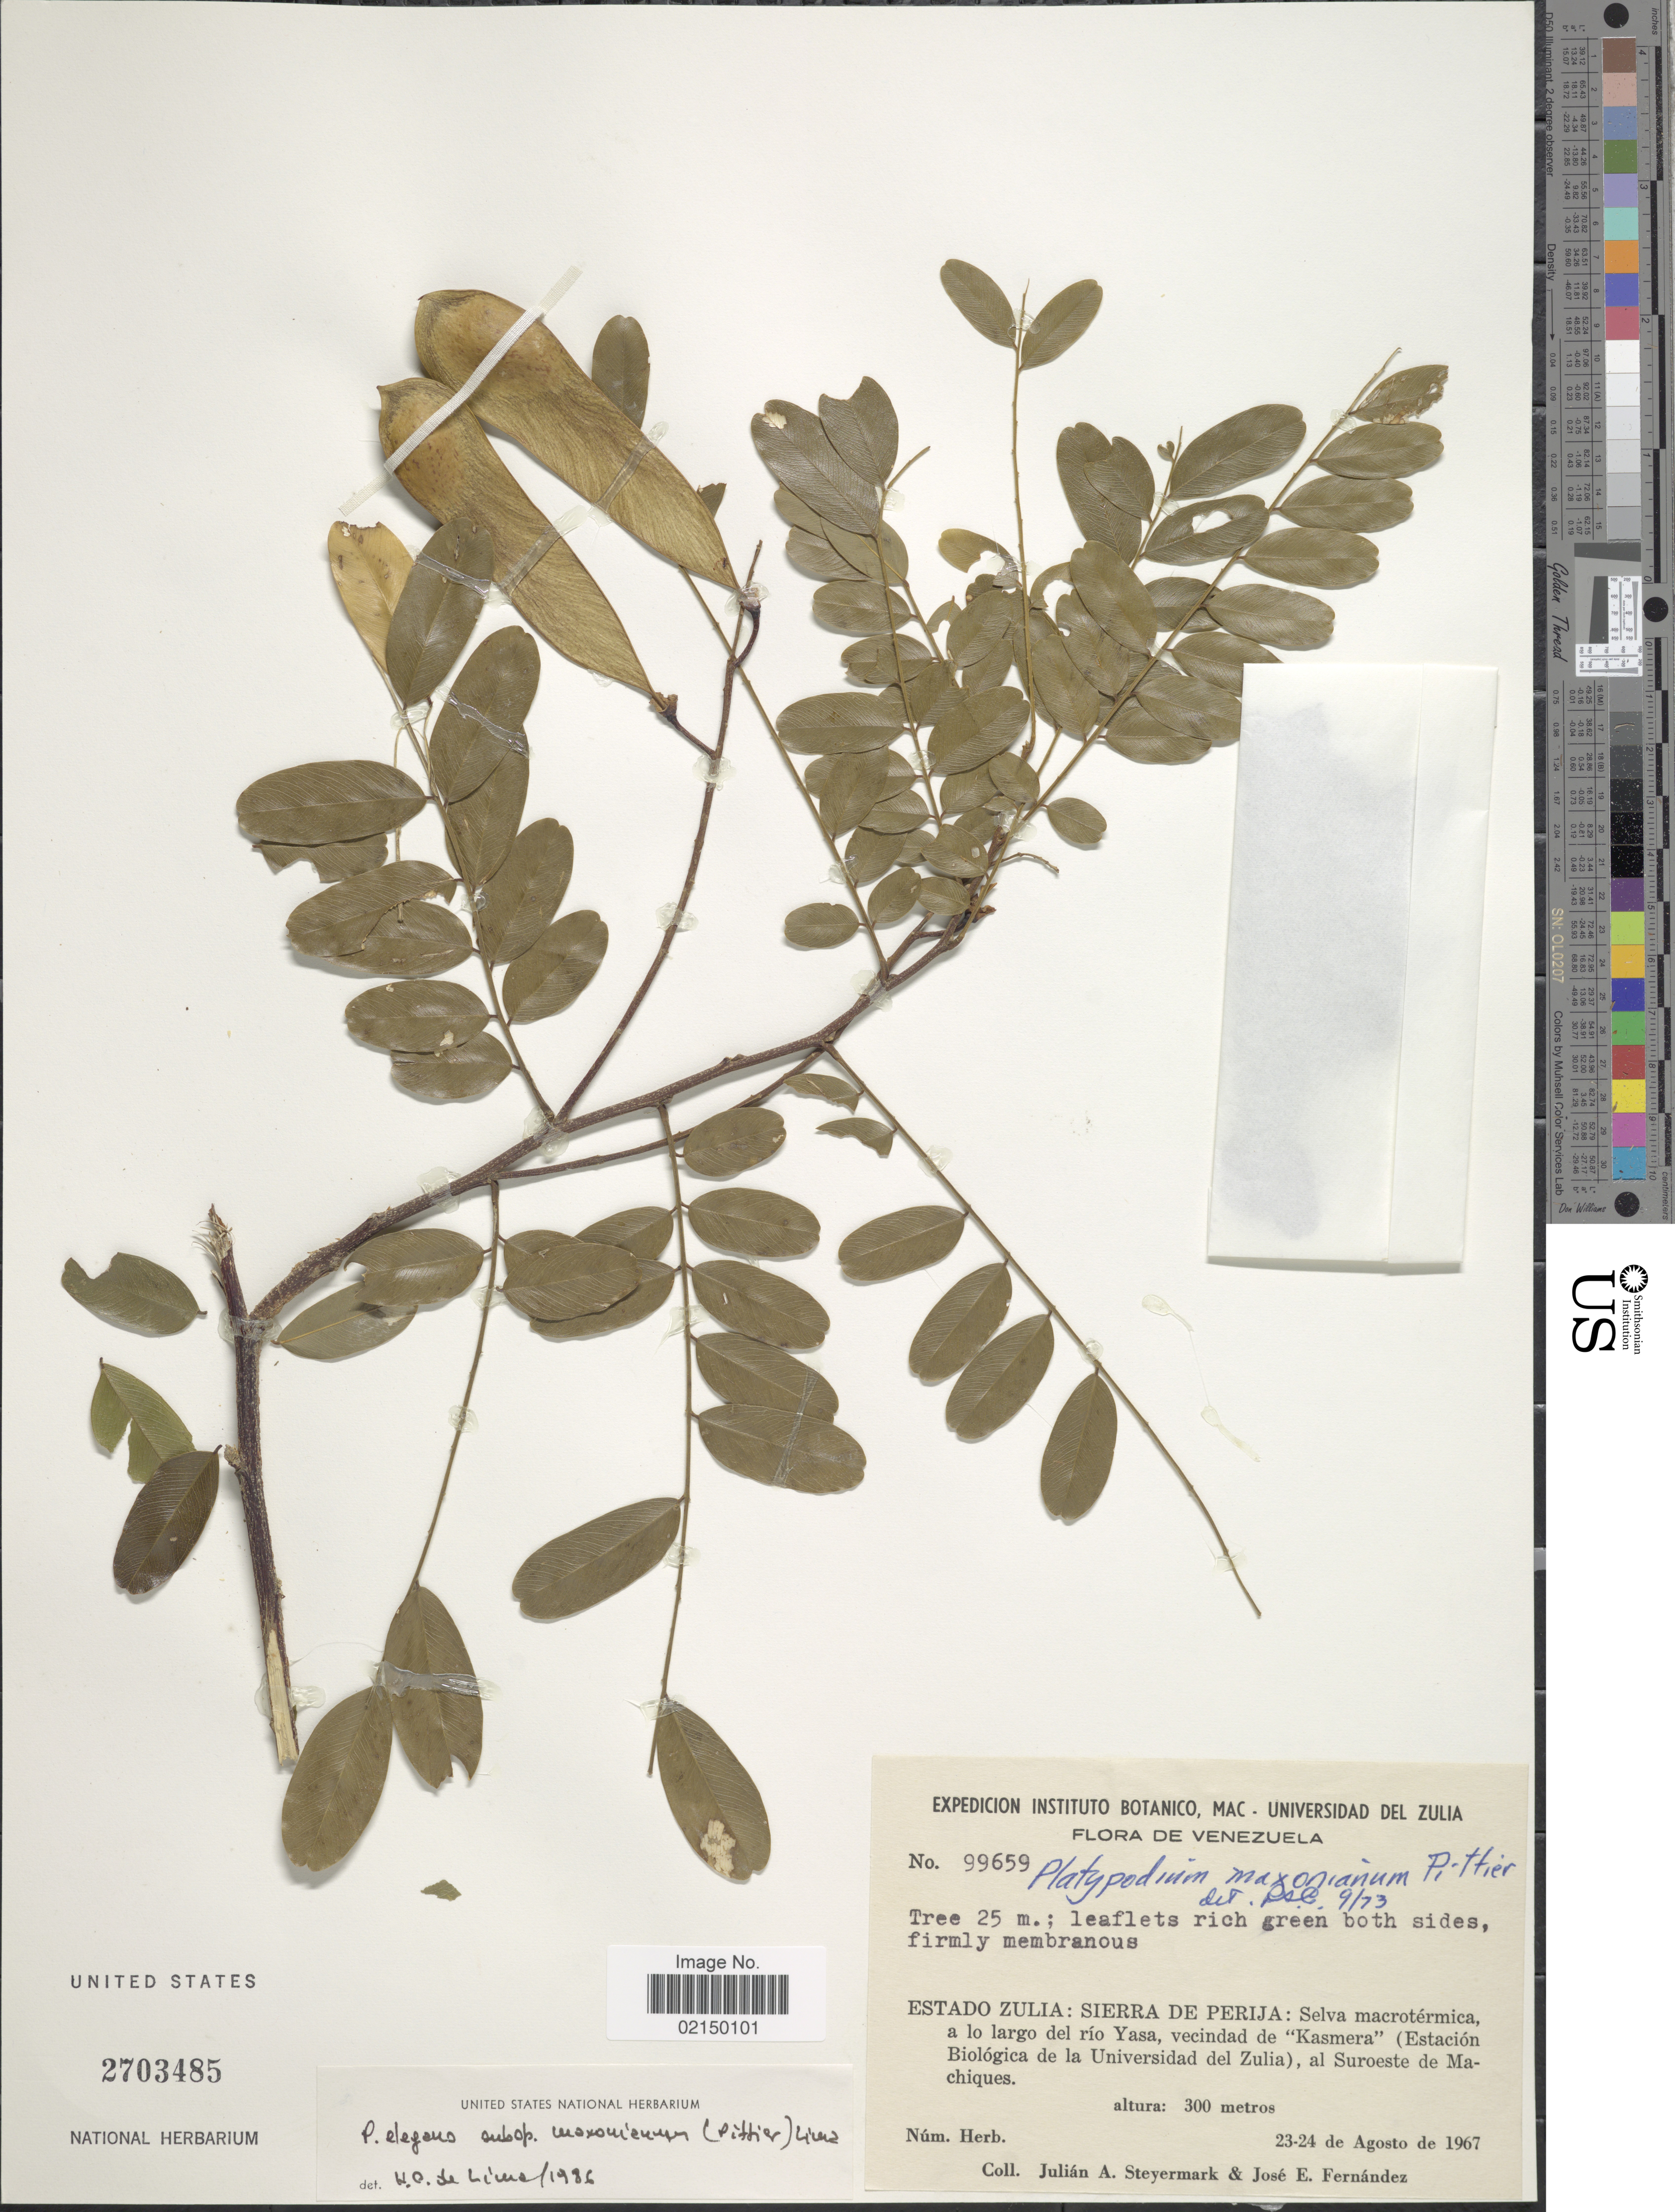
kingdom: Plantae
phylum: Tracheophyta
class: Magnoliopsida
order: Fabales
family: Fabaceae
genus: Platypodium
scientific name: Platypodium maxonianum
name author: Pittier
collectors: J. Steyermark & J. Fernández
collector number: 99659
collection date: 1967-08-23/1967-08-24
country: Venezuela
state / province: Zulia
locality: Sierra de Perija: selva macrotermica, a lo largo del rio Yasa, vecindad de ""Kasmera""(Estacion Biologica de la Universidad del Zulia), al Suroeste de Machiques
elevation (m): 300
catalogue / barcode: US 2703485